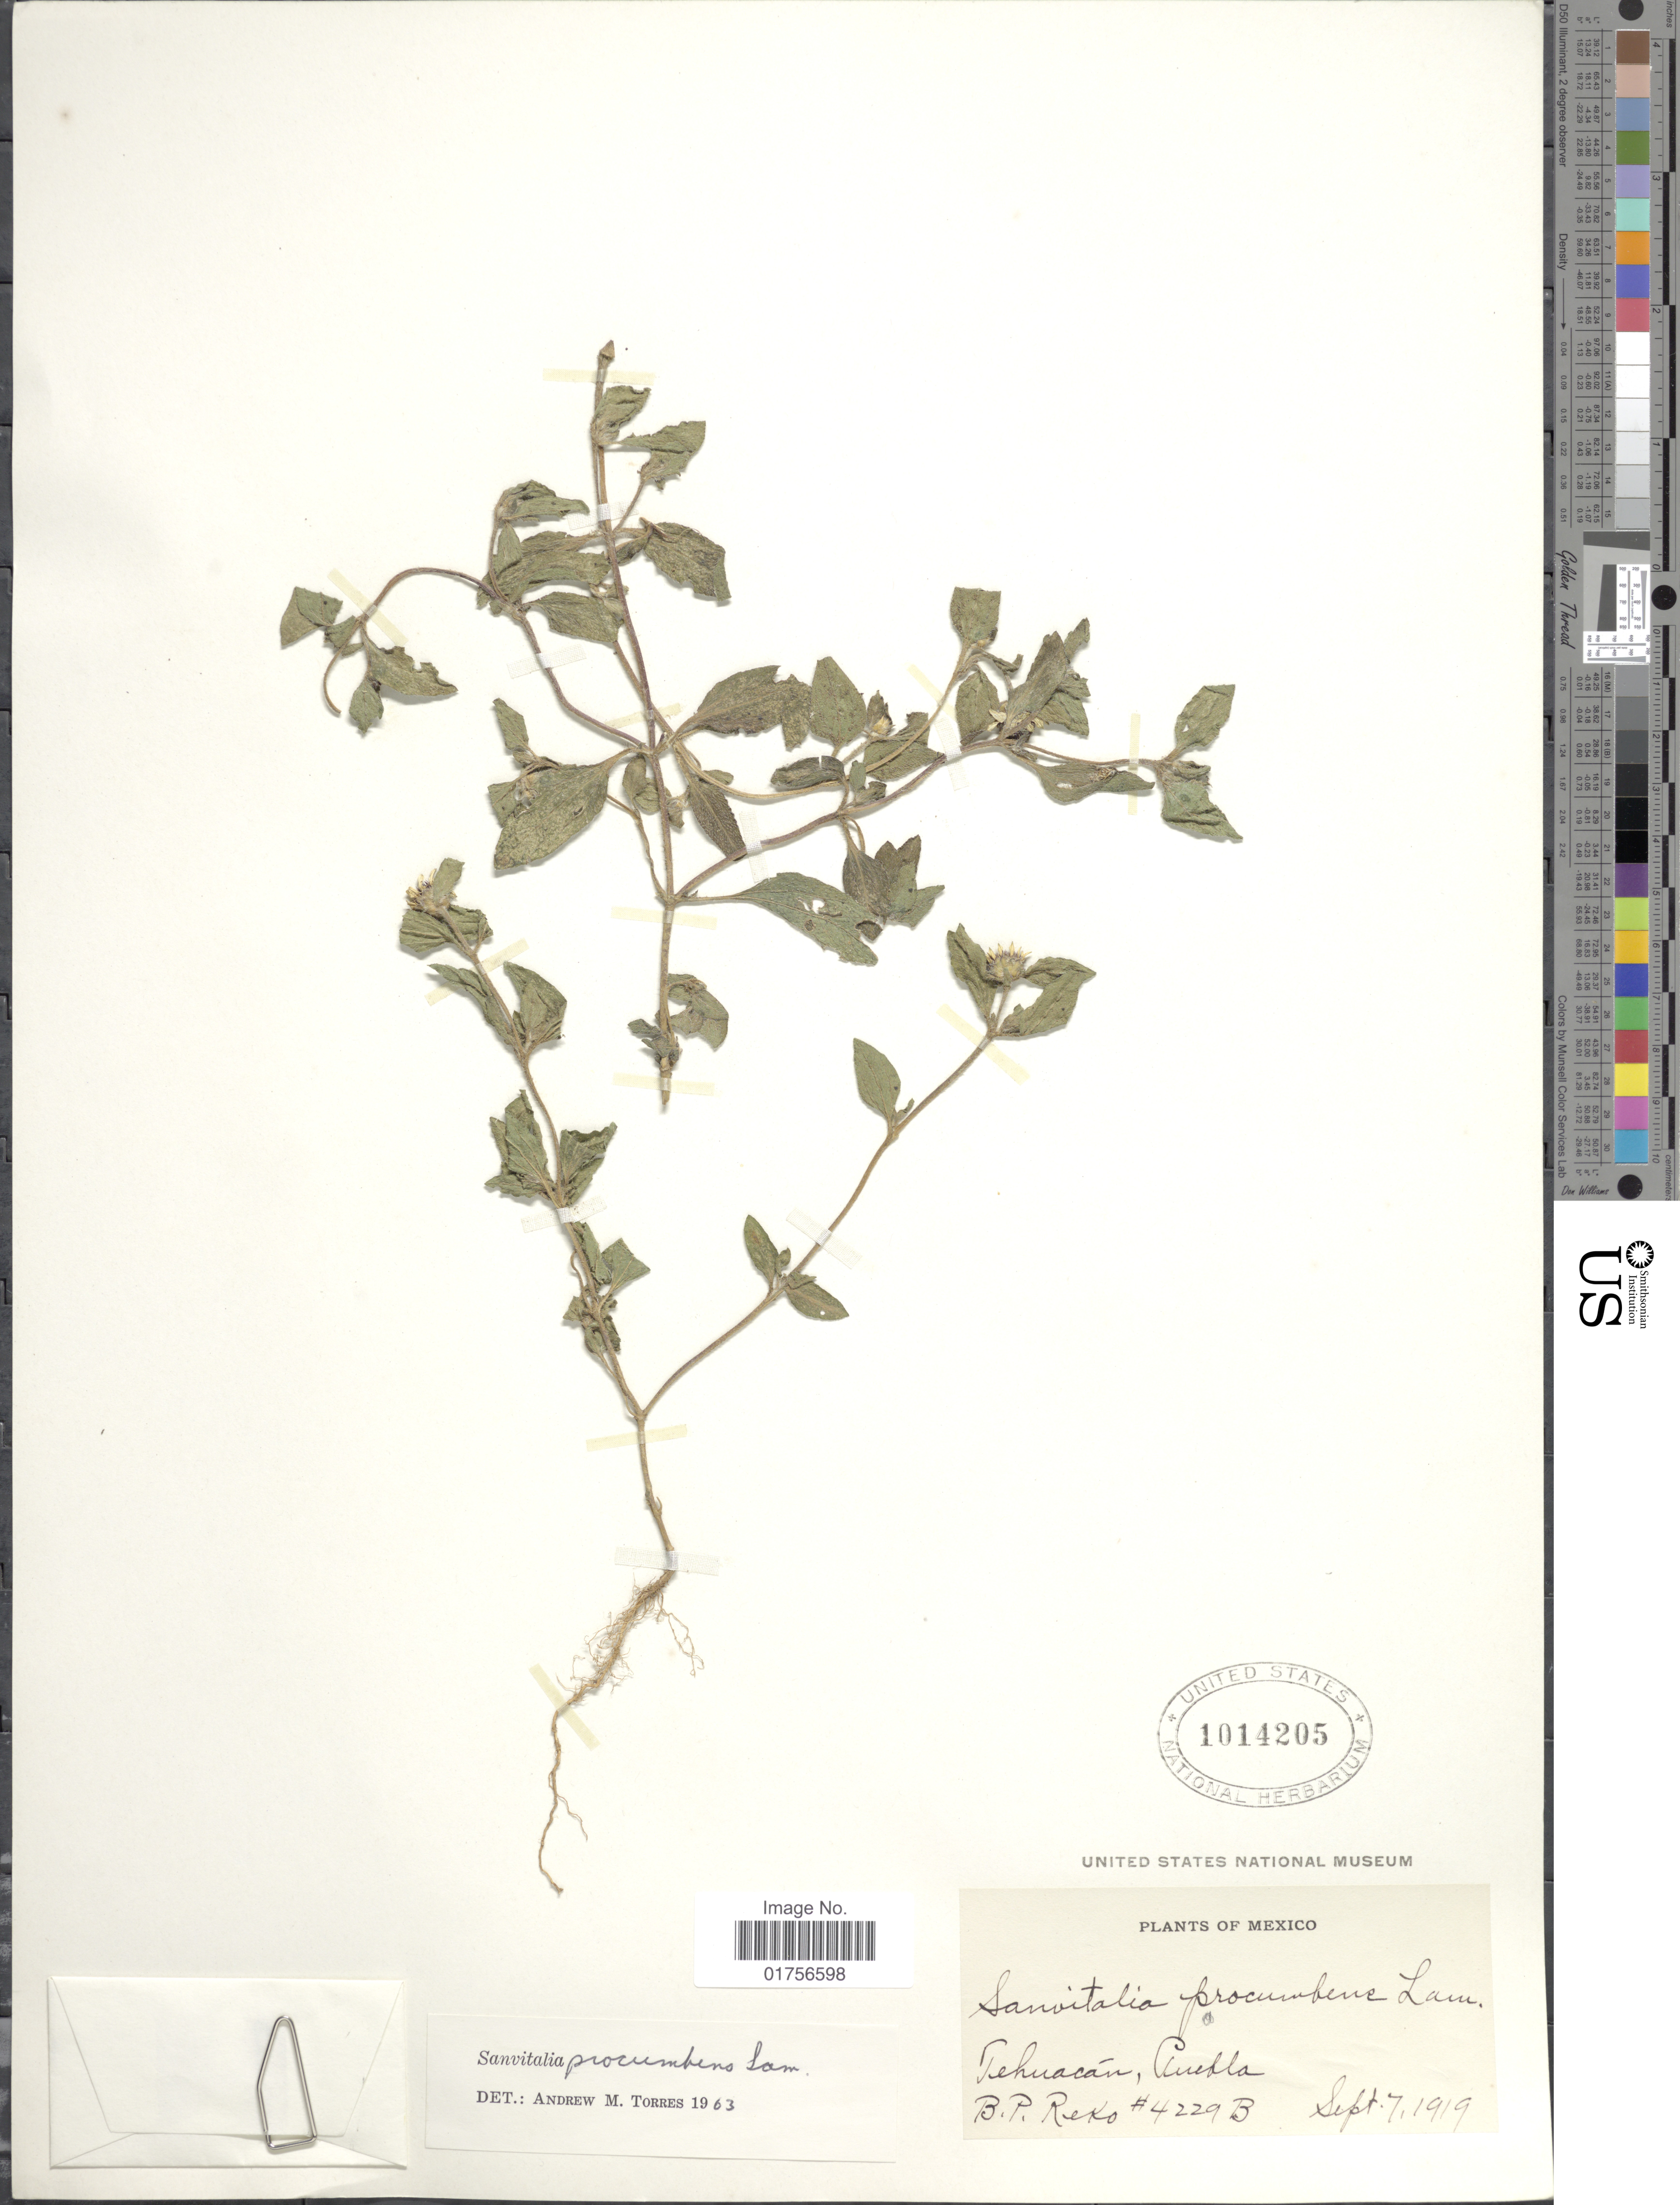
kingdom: Plantae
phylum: Tracheophyta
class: Magnoliopsida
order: Asterales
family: Asteraceae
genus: Sanvitalia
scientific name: Sanvitalia procumbens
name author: Lam.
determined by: Skibicki, Samuel V.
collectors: B. P. Reko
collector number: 4229B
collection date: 1919-09-07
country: Mexico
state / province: Puebla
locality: Tehuacan, Puebla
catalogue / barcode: US 1014205